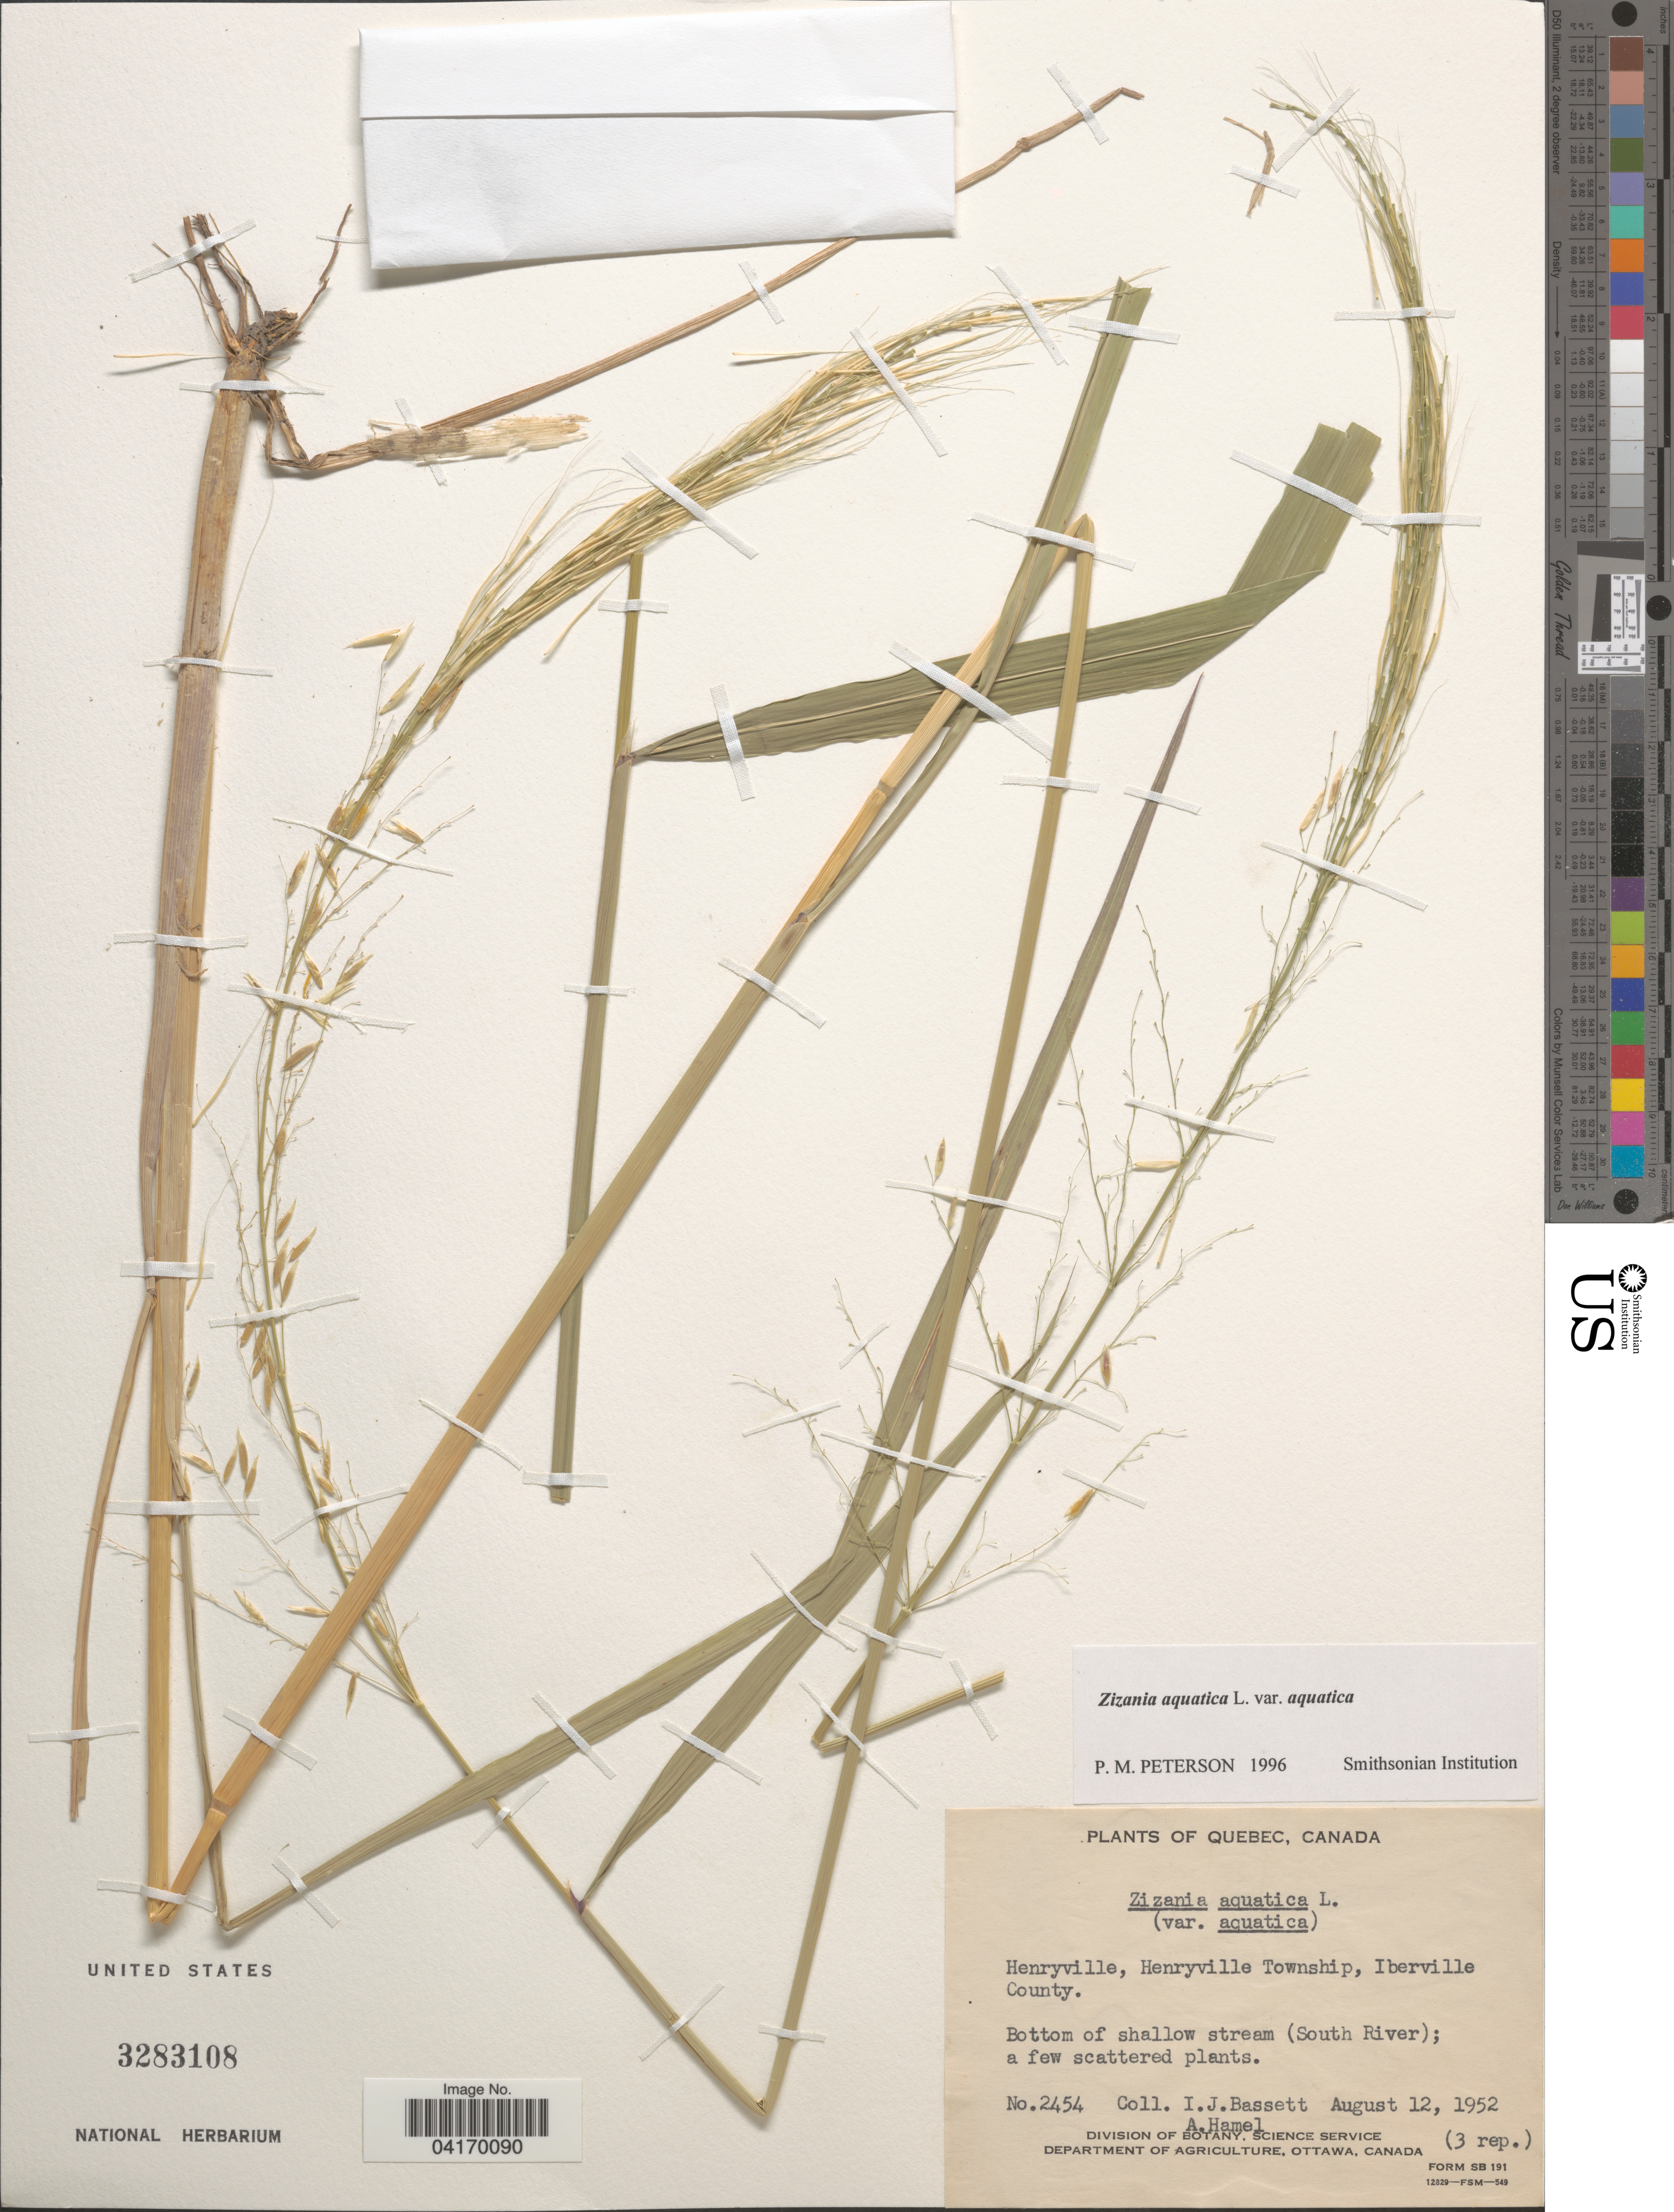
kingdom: Plantae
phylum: Tracheophyta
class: Liliopsida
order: Poales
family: Poaceae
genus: Zizania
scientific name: Zizania aquatica var. aquatica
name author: L.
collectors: I. Bassett & A. Hamel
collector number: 2454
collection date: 1952-08-12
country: Canada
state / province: Quebec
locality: Henryville, Henryville Township, Iberville County.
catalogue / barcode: US 3283108